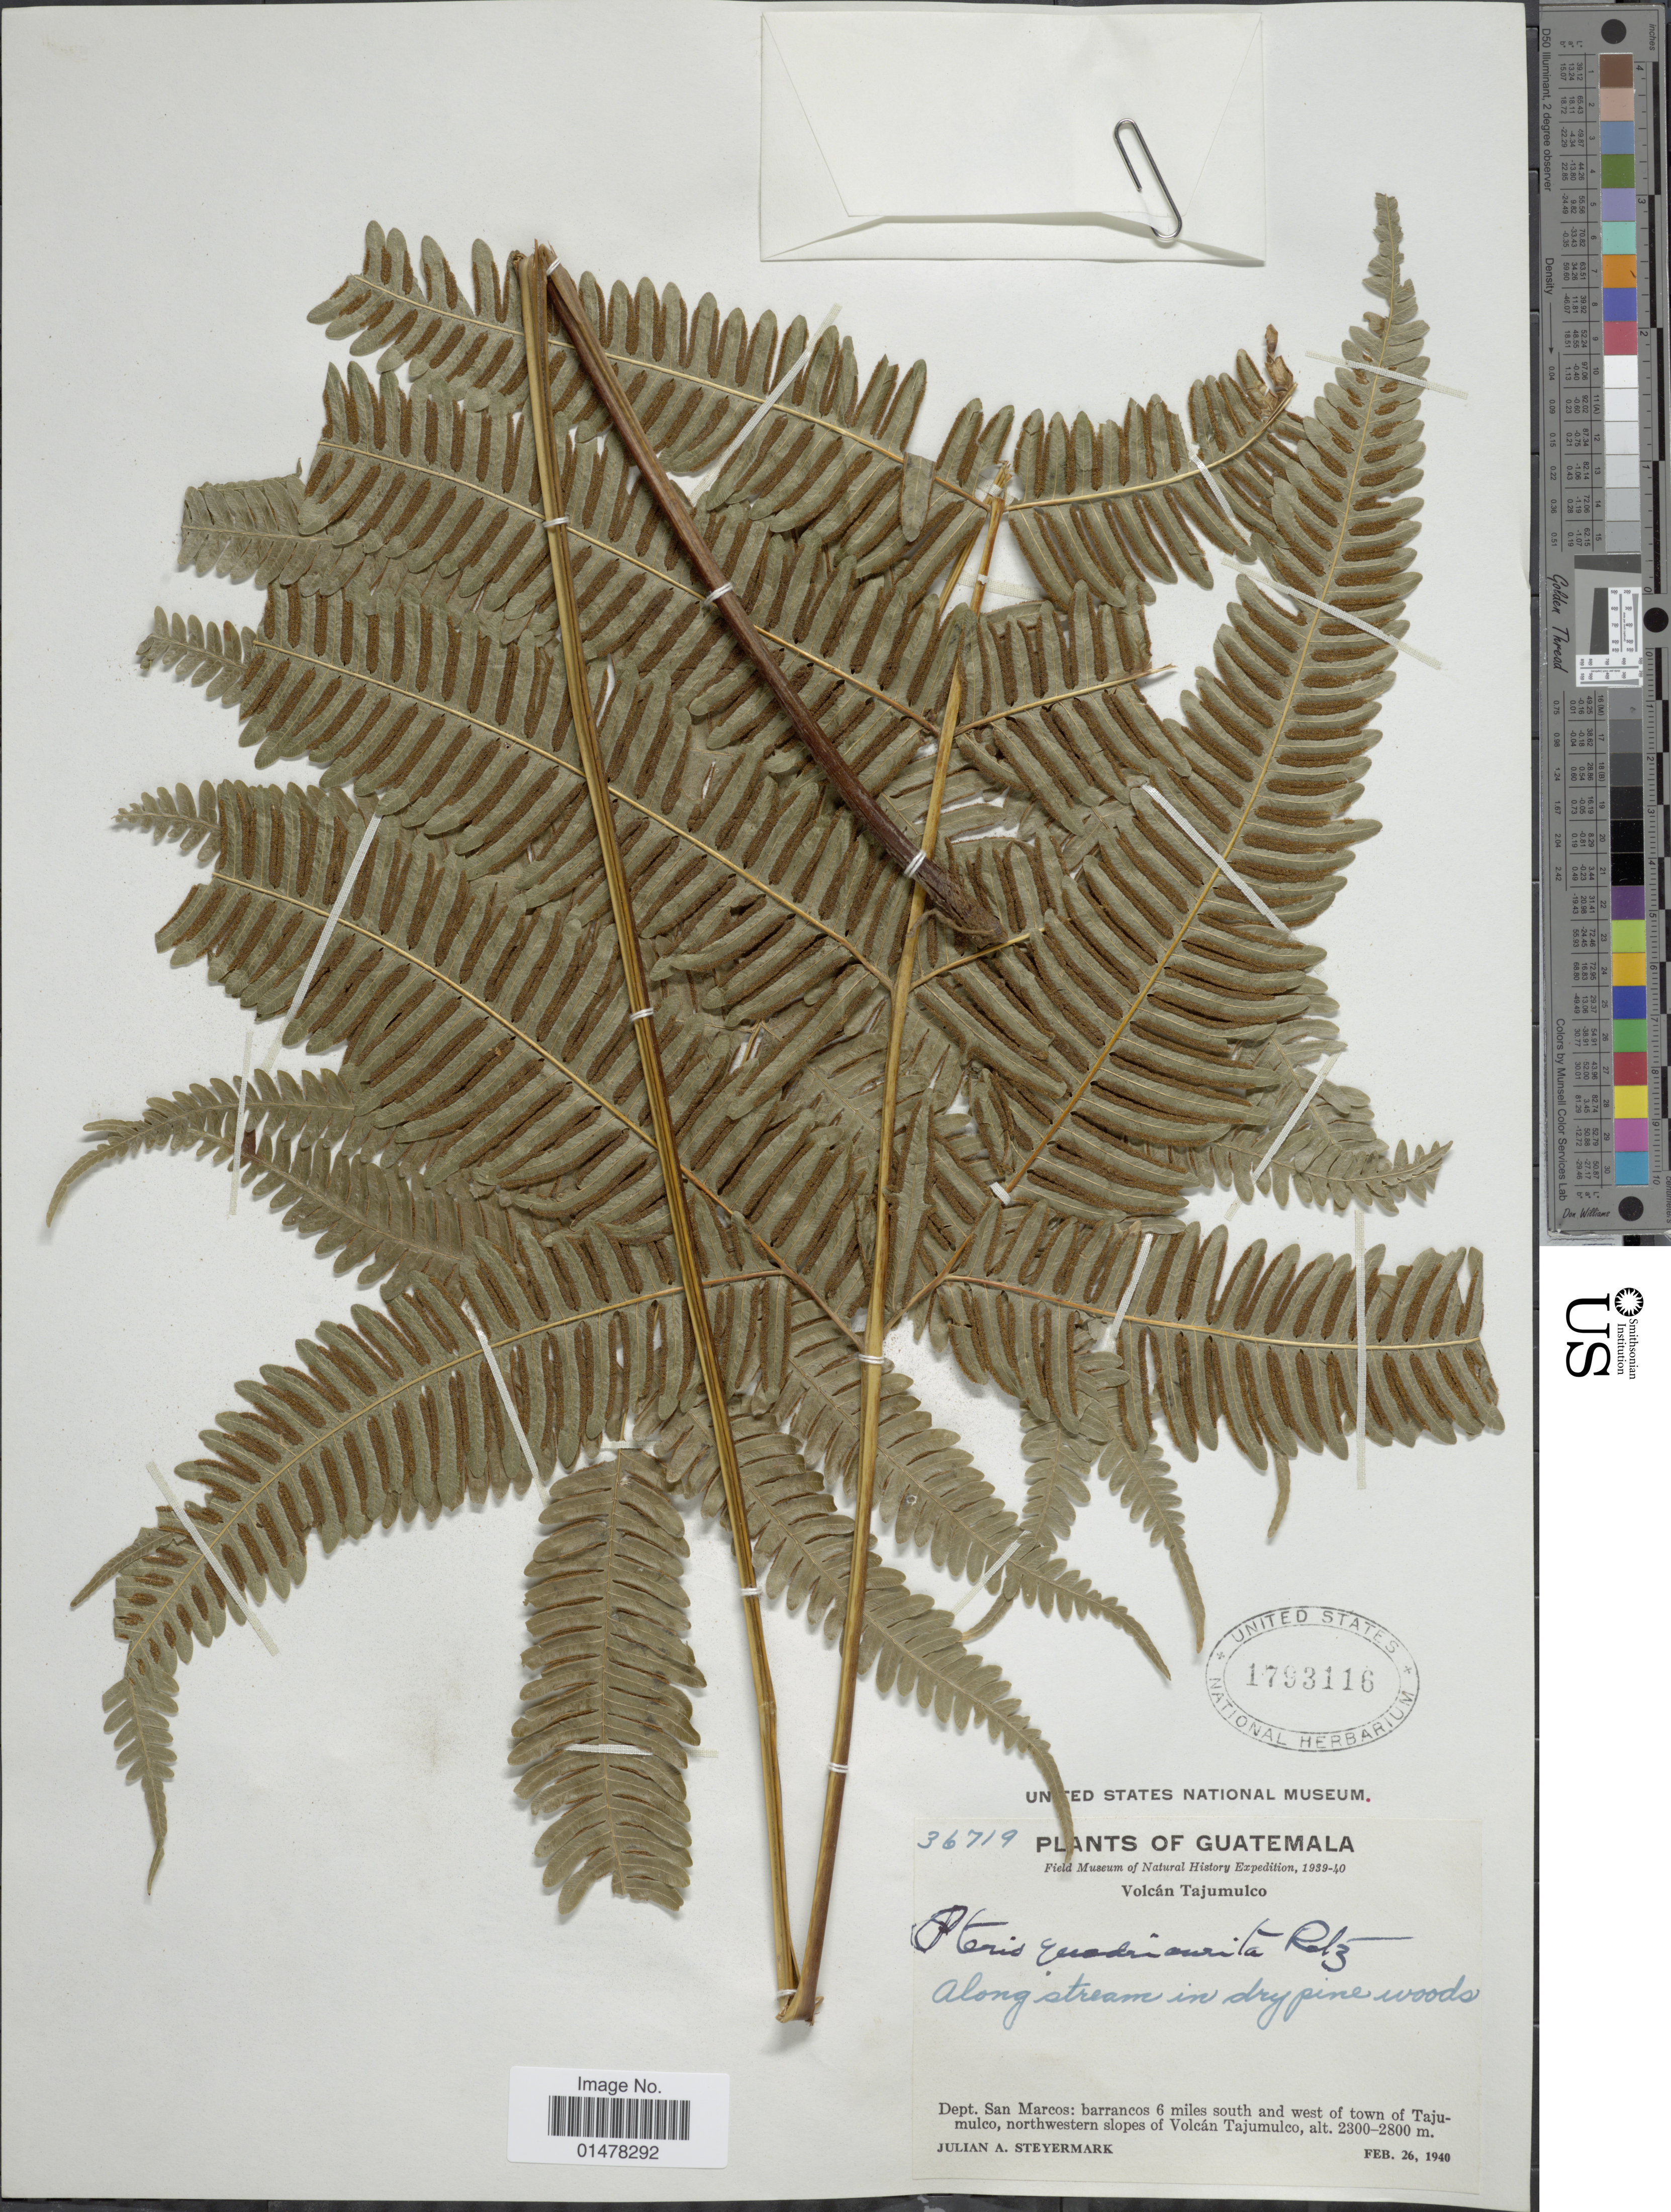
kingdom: Plantae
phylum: Tracheophyta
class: Polypodiopsida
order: Polypodiales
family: Pteridaceae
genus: Pteris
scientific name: Pteris quadriaurita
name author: Retz.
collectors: J. Steyermark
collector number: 36719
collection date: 1940-02-26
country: Guatemala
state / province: San Marcos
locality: Plants of Guatemala, Dept. San Marcos: barrancos 6miles south and west of town of Tajumulco, northwestern slopes of Volcán Tajumulco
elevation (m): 2300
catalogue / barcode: US 1793116